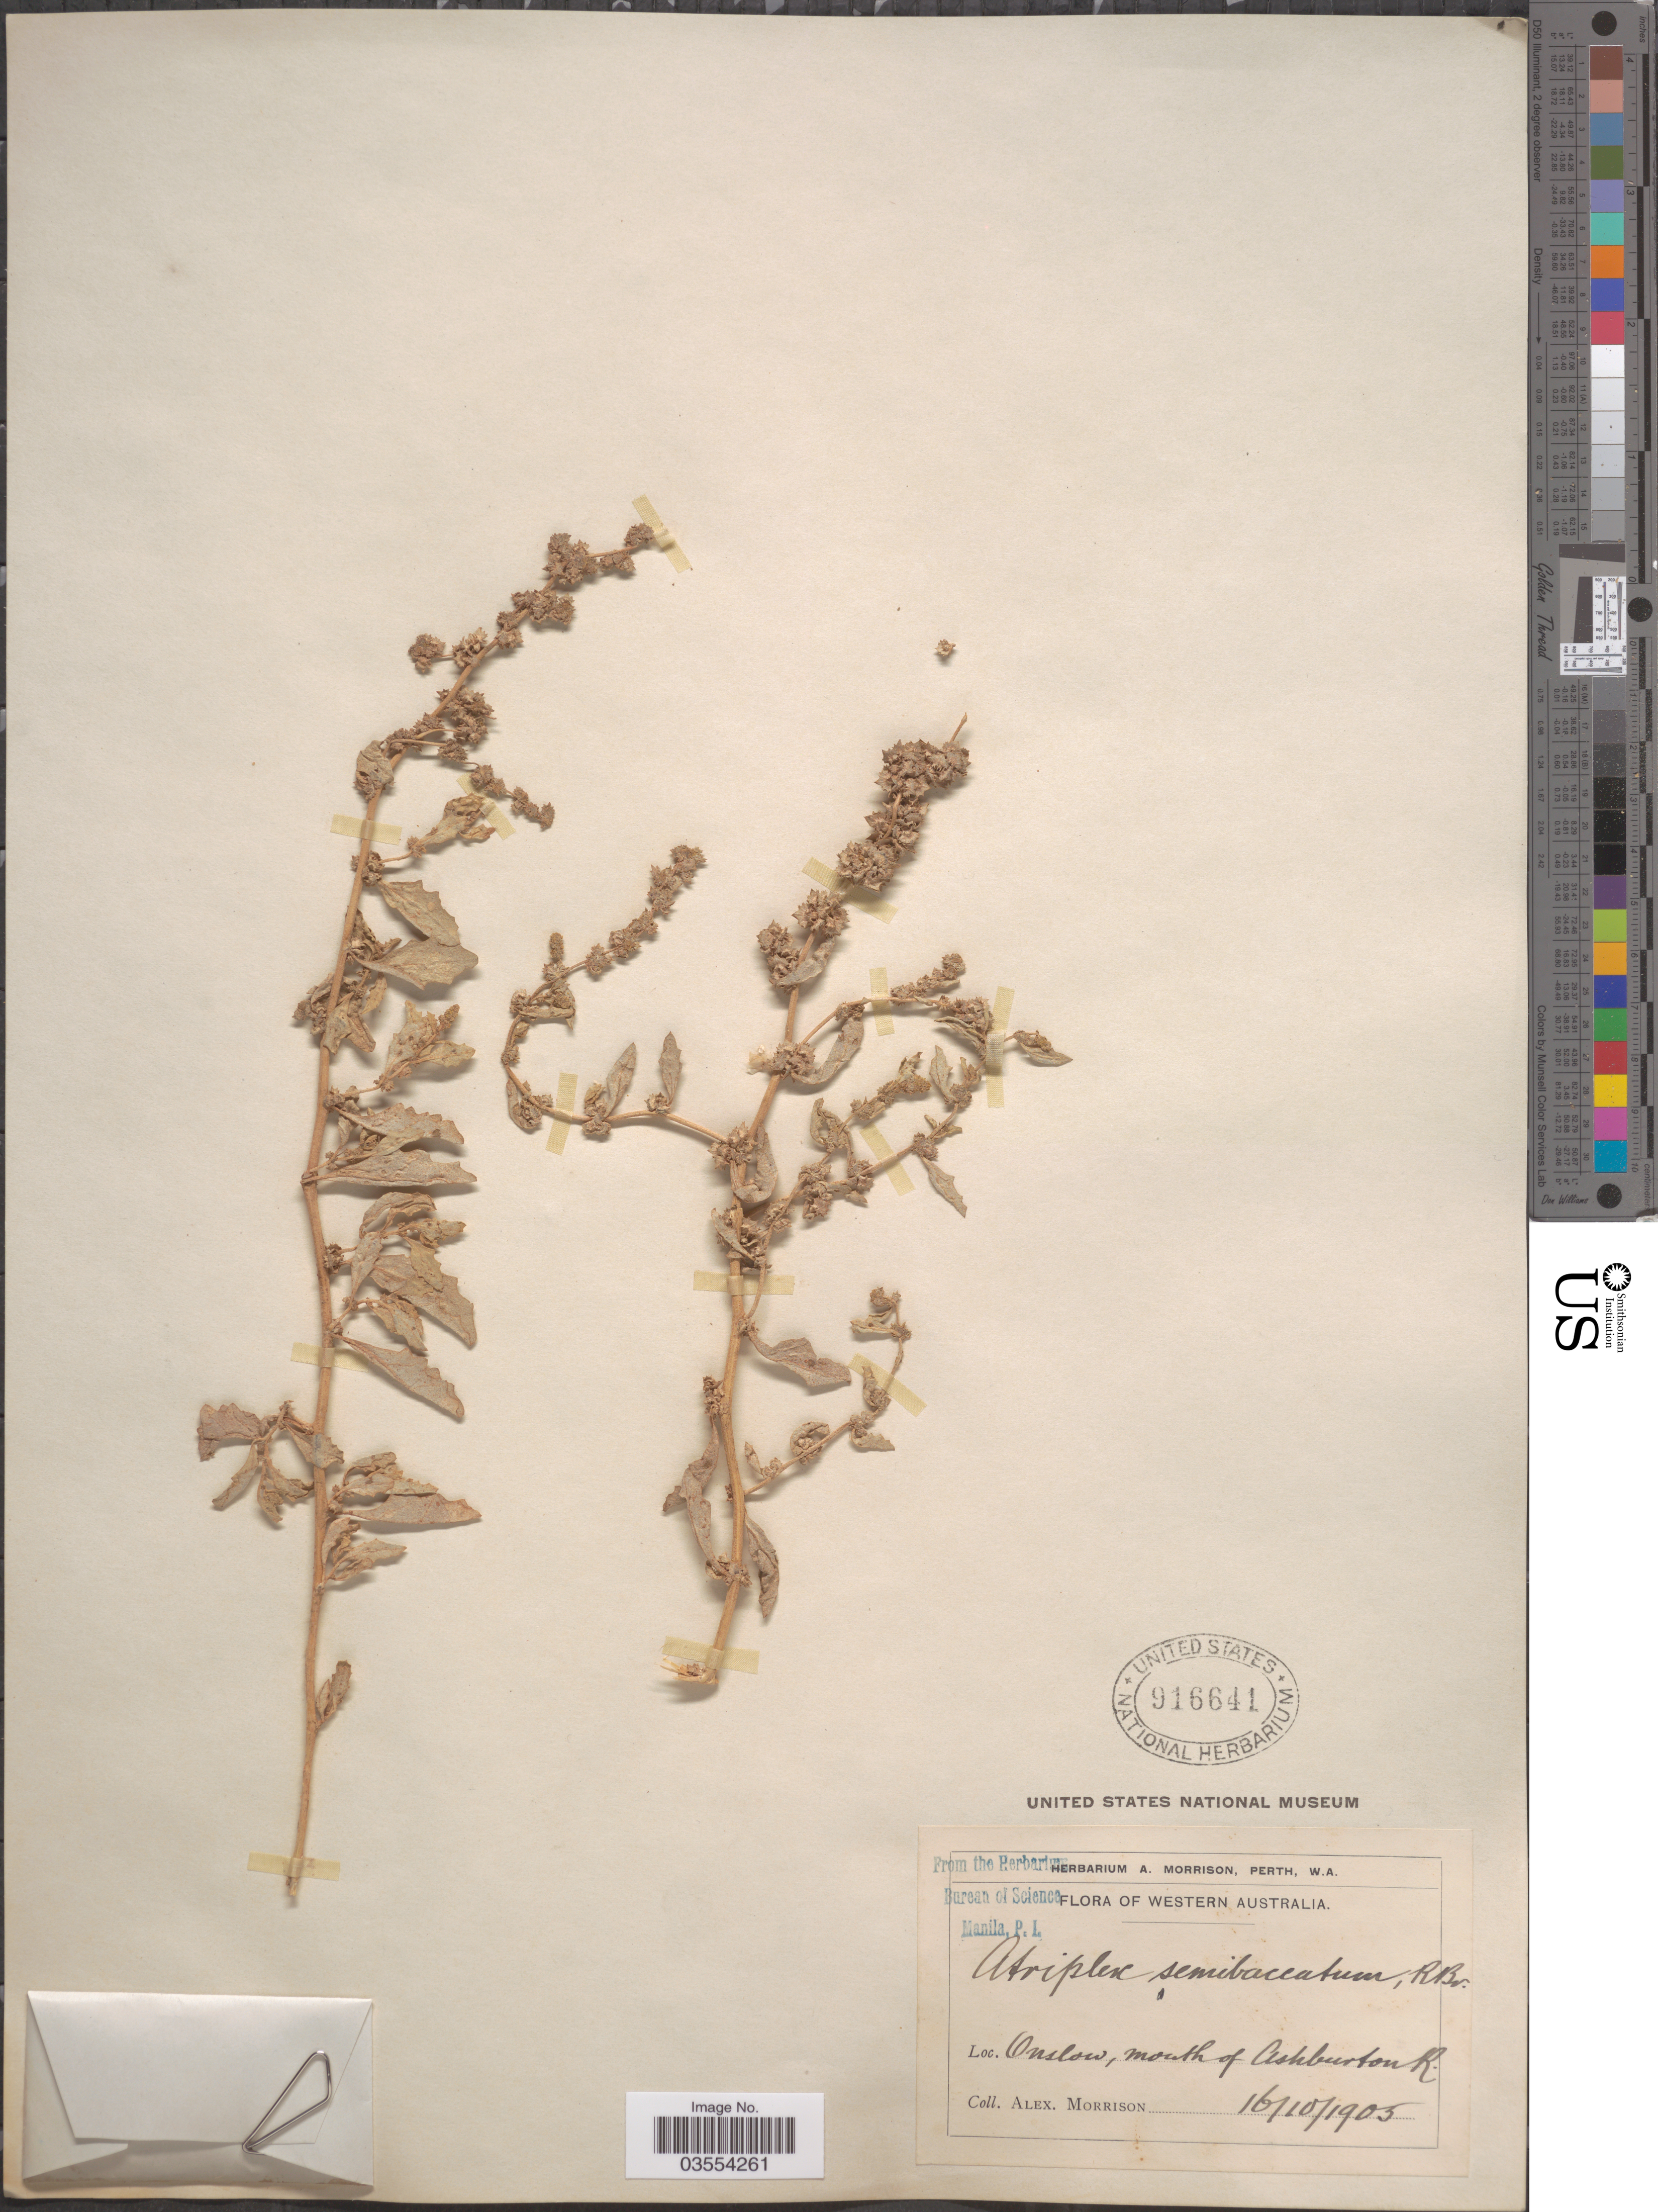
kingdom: Plantae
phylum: Tracheophyta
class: Magnoliopsida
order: Caryophyllales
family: Amaranthaceae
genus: Atriplex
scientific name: Atriplex semibaccata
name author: R. Br.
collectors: A. Morrison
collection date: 1905-10-16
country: Australia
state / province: Western Australia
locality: Onslow, mouth of Ashburton R.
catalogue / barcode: US 916641